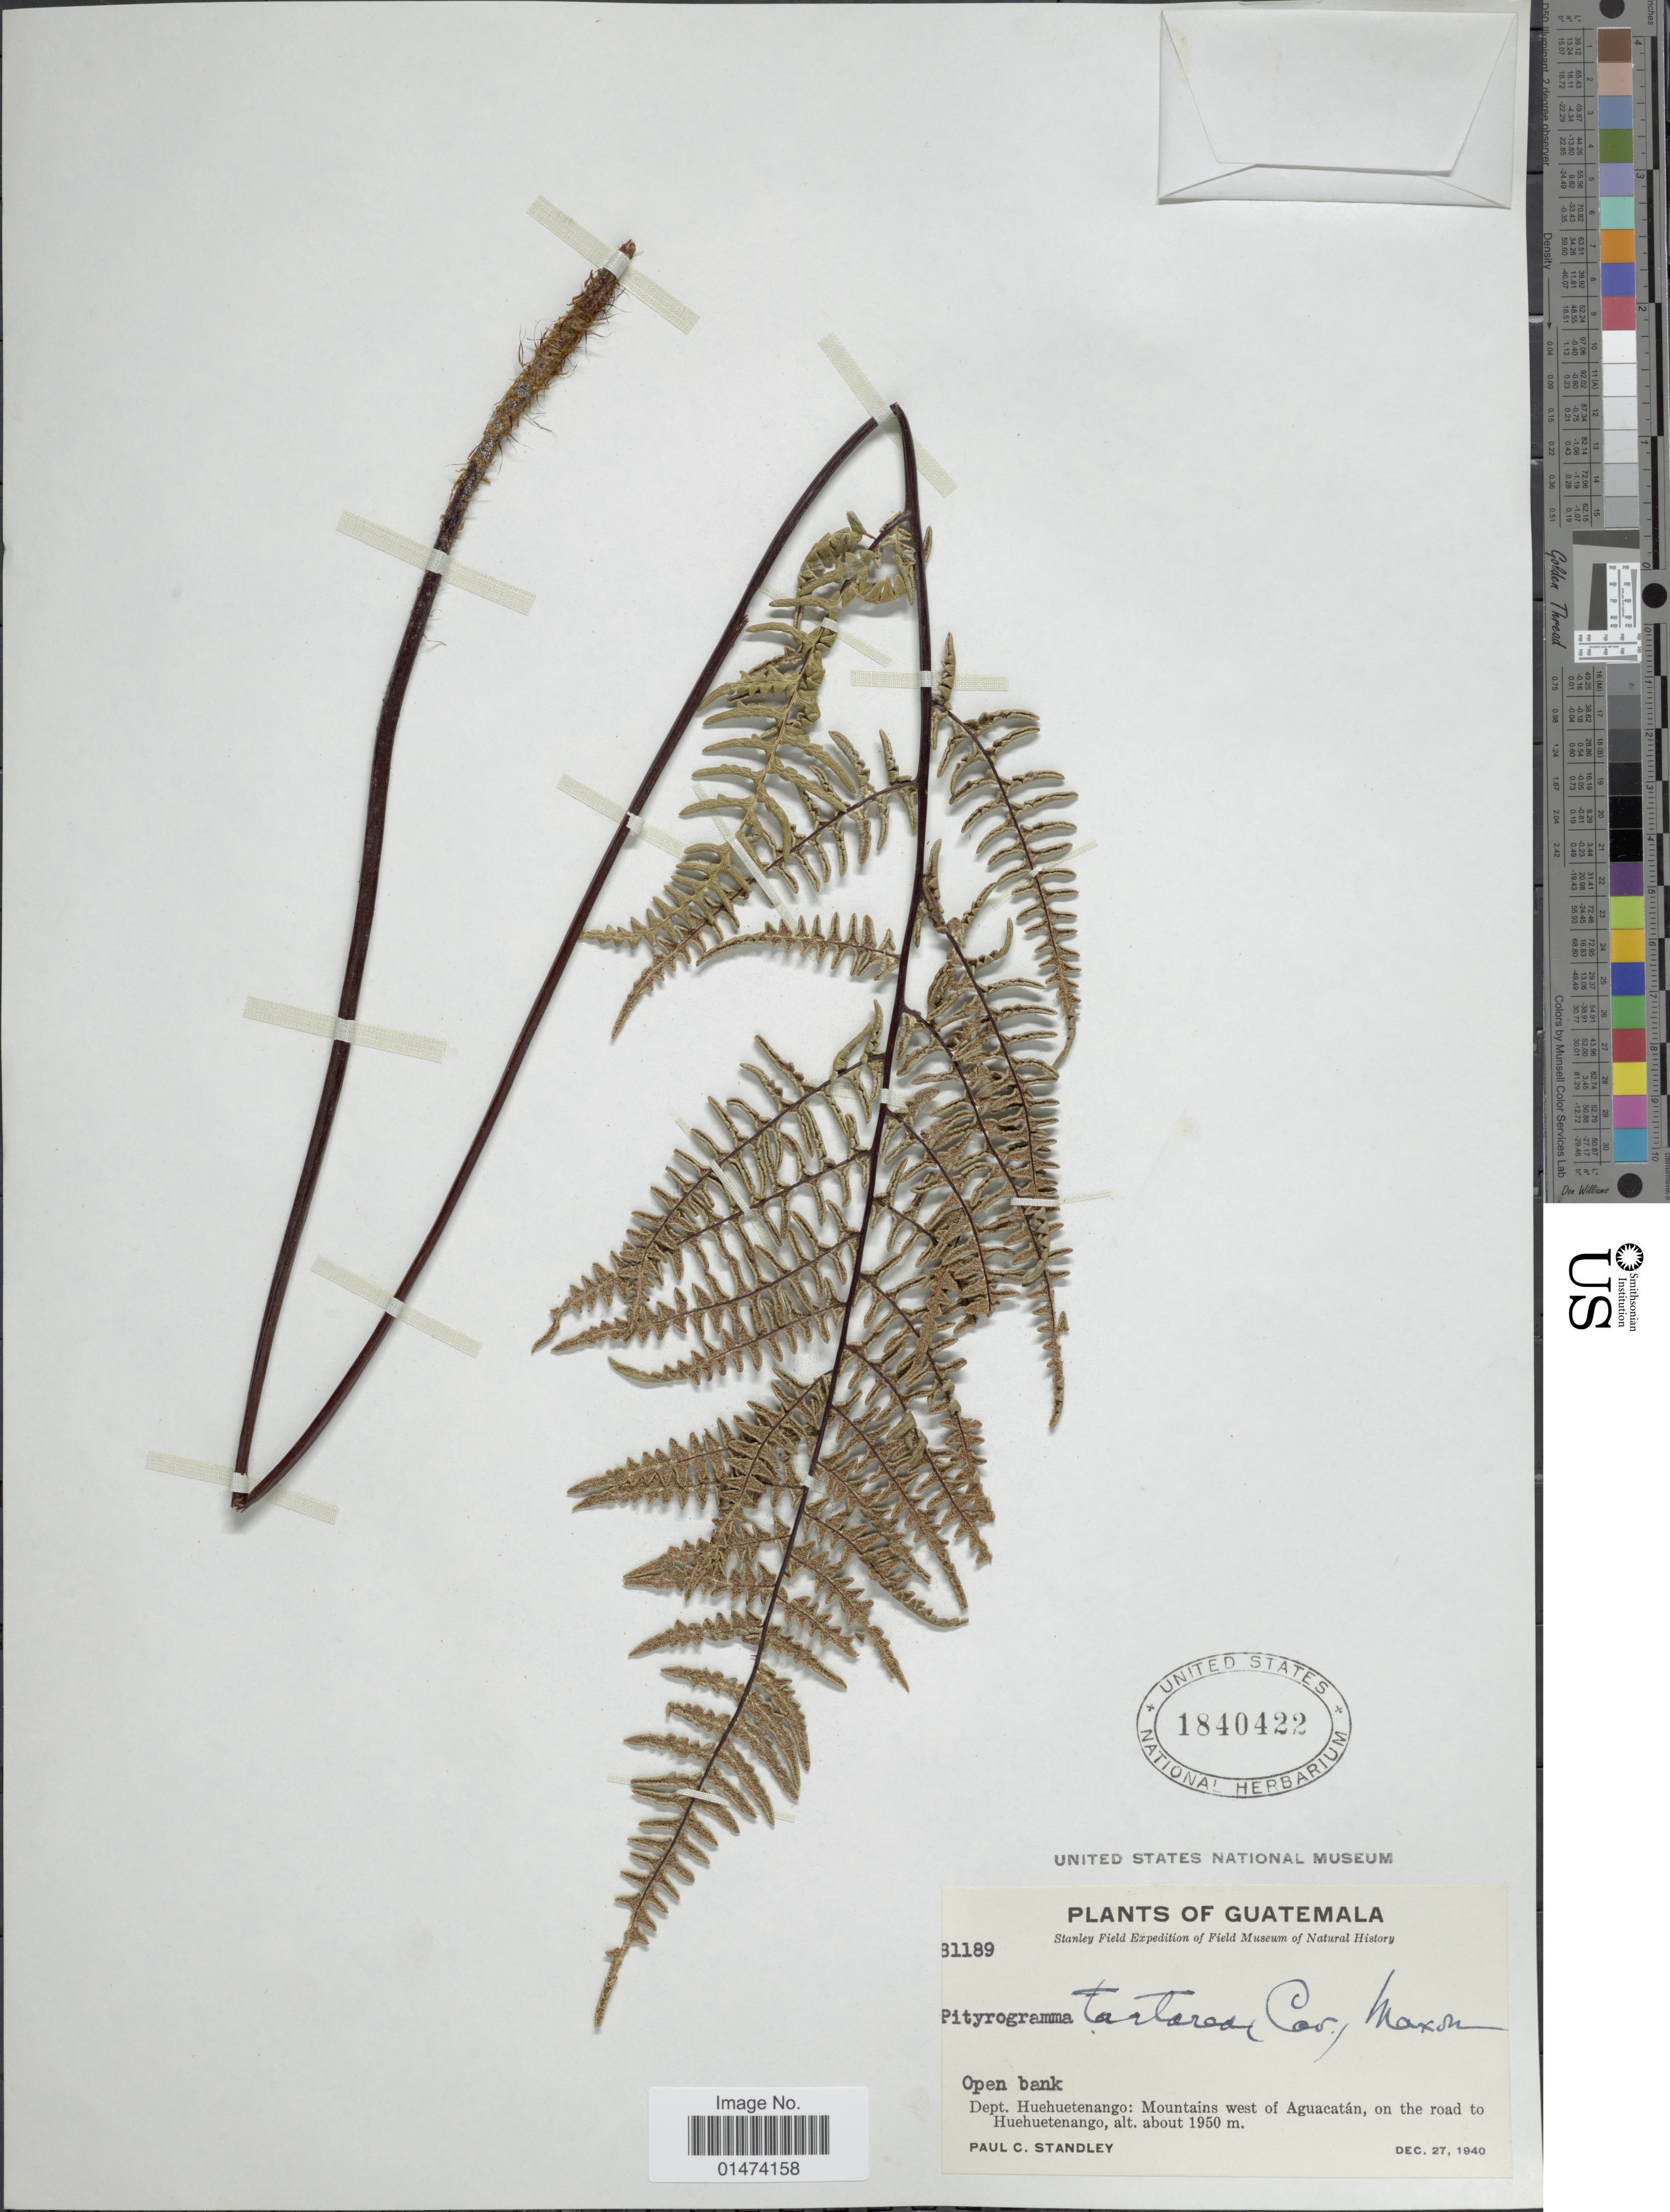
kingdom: Plantae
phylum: Tracheophyta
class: Polypodiopsida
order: Polypodiales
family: Pteridaceae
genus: Pityrogramma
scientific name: Pityrogramma tartarea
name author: (Cav.) Maxon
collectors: P. C. Standley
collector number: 81189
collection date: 1940-12-27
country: Guatemala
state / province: Huehuetenango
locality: Open bank, Mountains west of Aguacatan, on the road to HueHuetenango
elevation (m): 1950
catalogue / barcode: US 1840422